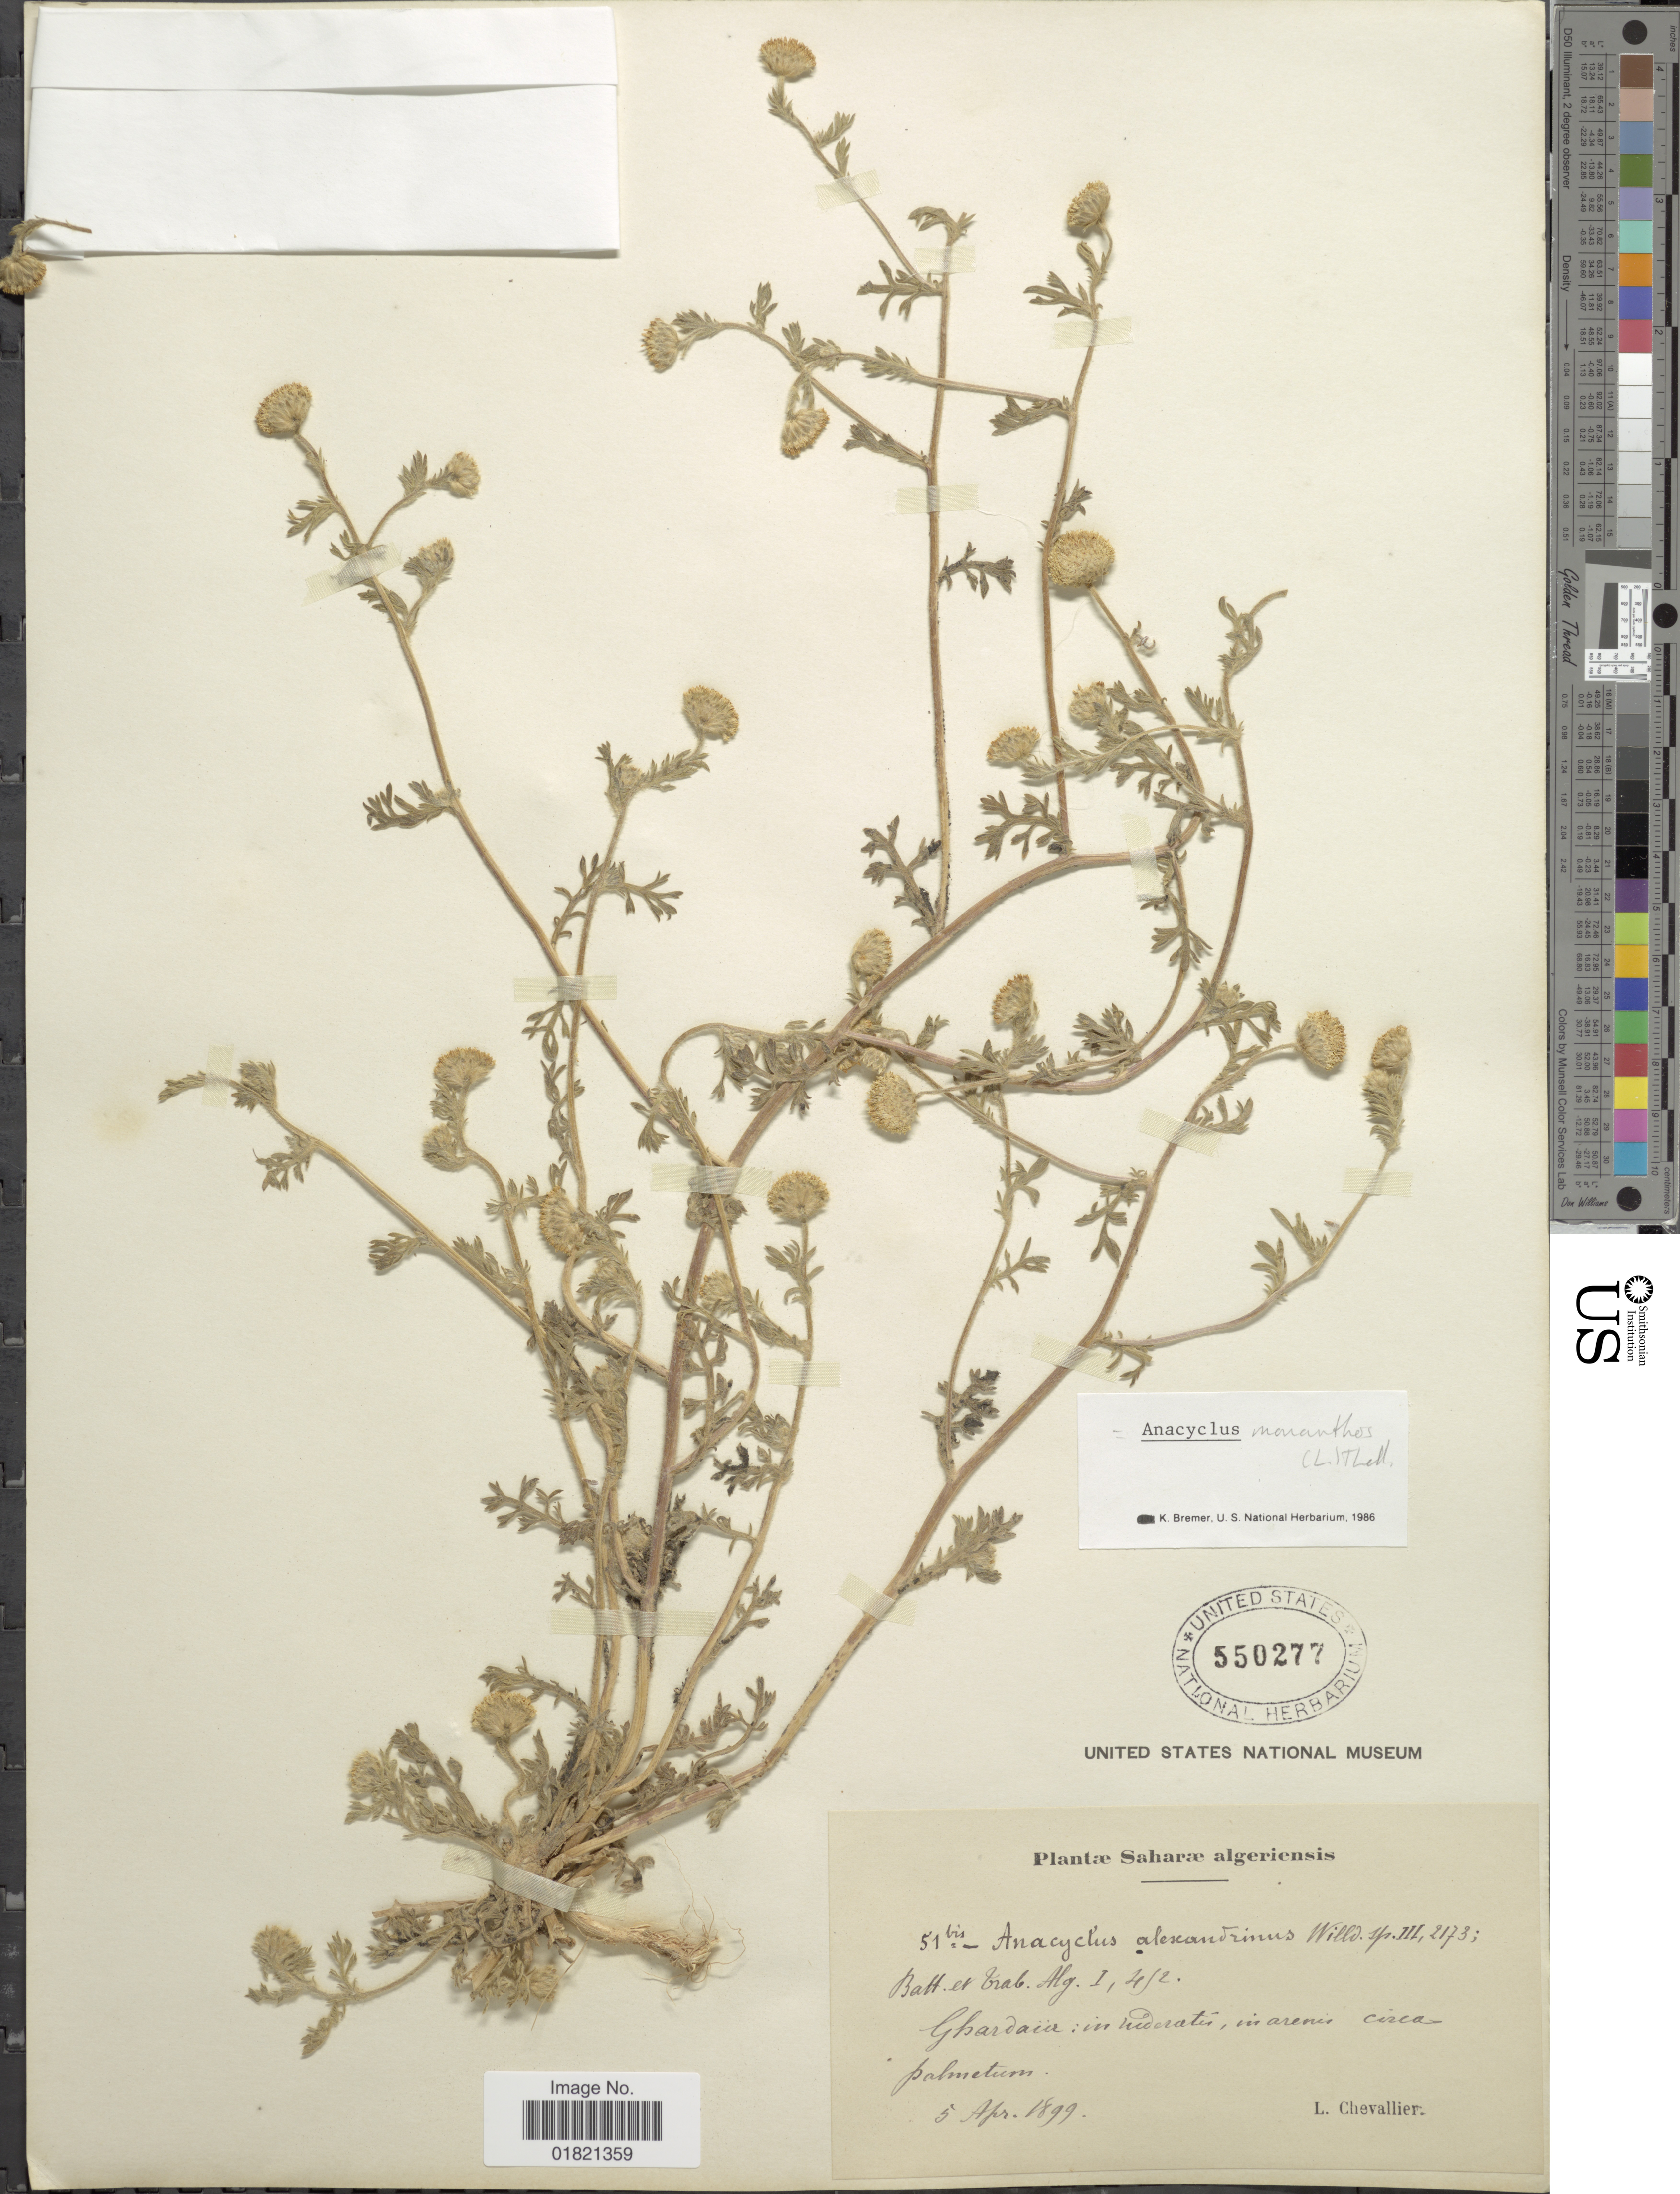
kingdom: Plantae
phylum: Tracheophyta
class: Magnoliopsida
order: Asterales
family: Asteraceae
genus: Anacyclus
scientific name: Anacyclus monanthos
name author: (L.) Thell.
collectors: L. Chevallier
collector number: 51bis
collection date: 1899-04-05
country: Algeria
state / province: Ghardaïa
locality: Saharae algeriensis. in nideratis, in arenis circa palmetum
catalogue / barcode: US 550277